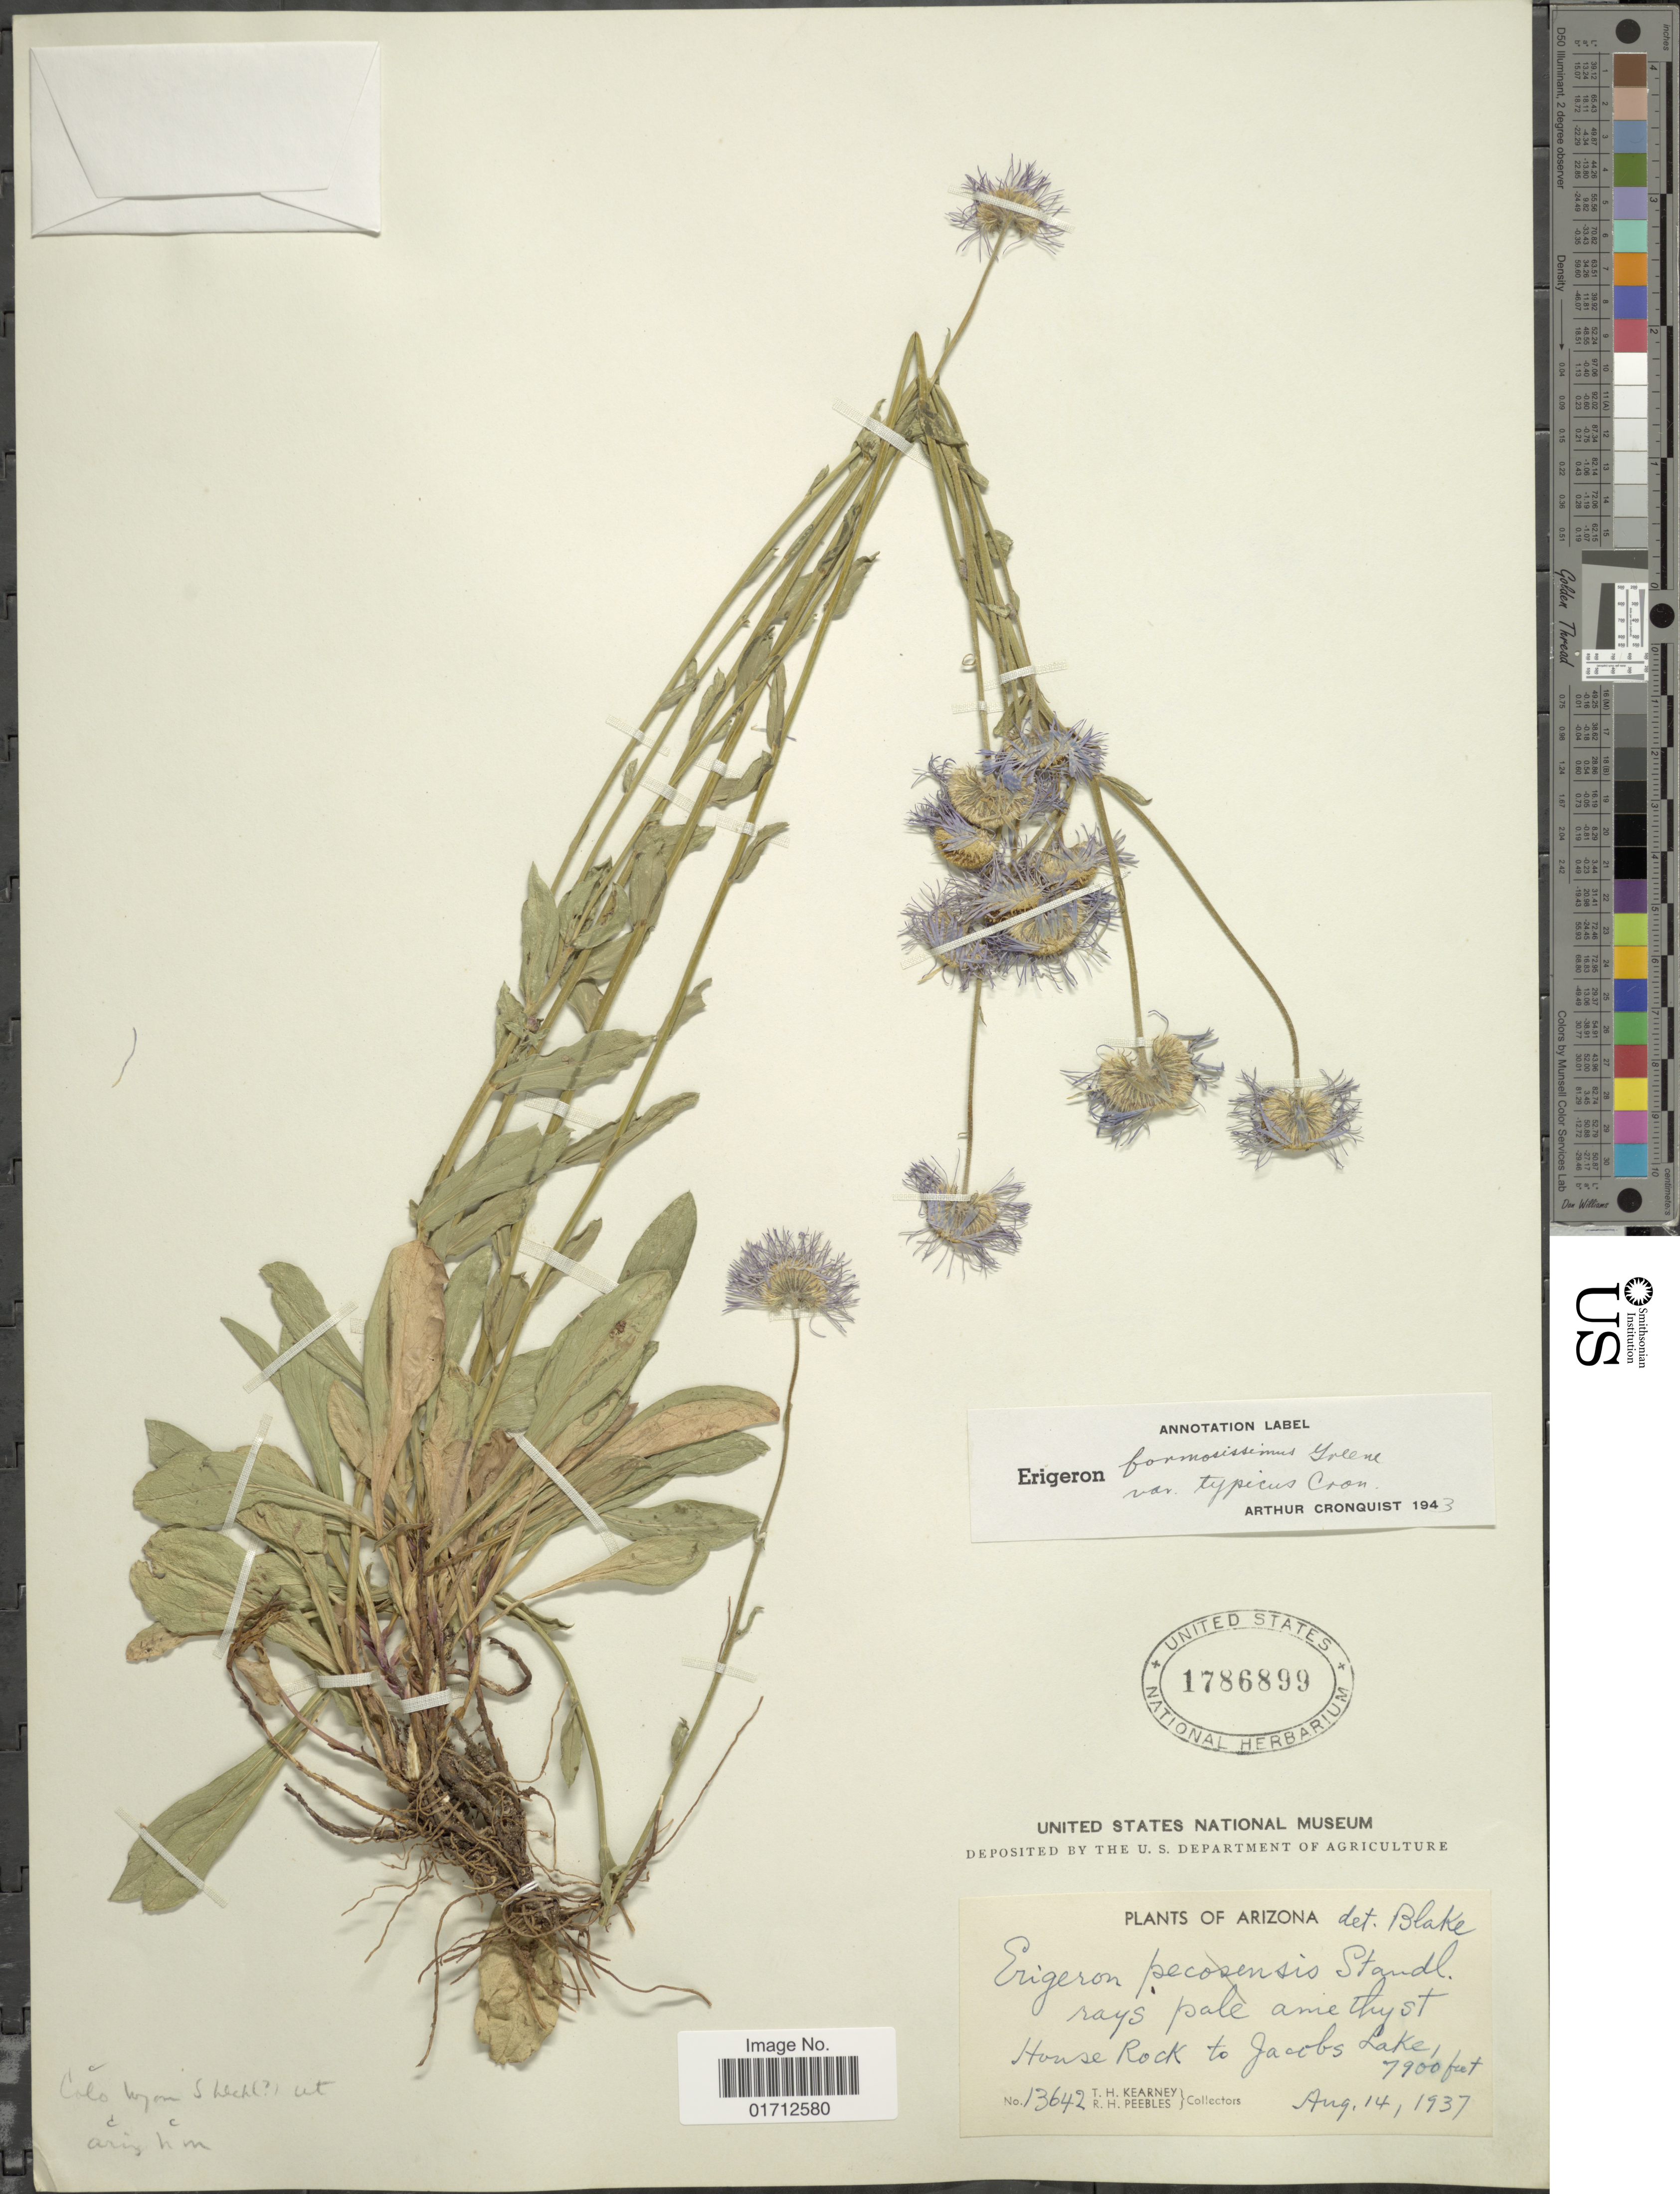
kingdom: Plantae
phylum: Tracheophyta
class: Magnoliopsida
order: Asterales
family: Asteraceae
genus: Erigeron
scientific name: Erigeron formosissimus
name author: Greene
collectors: T. H. Kearney & R. H. Peebles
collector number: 13642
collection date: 1937-08-14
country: United States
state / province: Arizona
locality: House Rock to Jacobs Lake.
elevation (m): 2408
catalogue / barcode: US 1786899